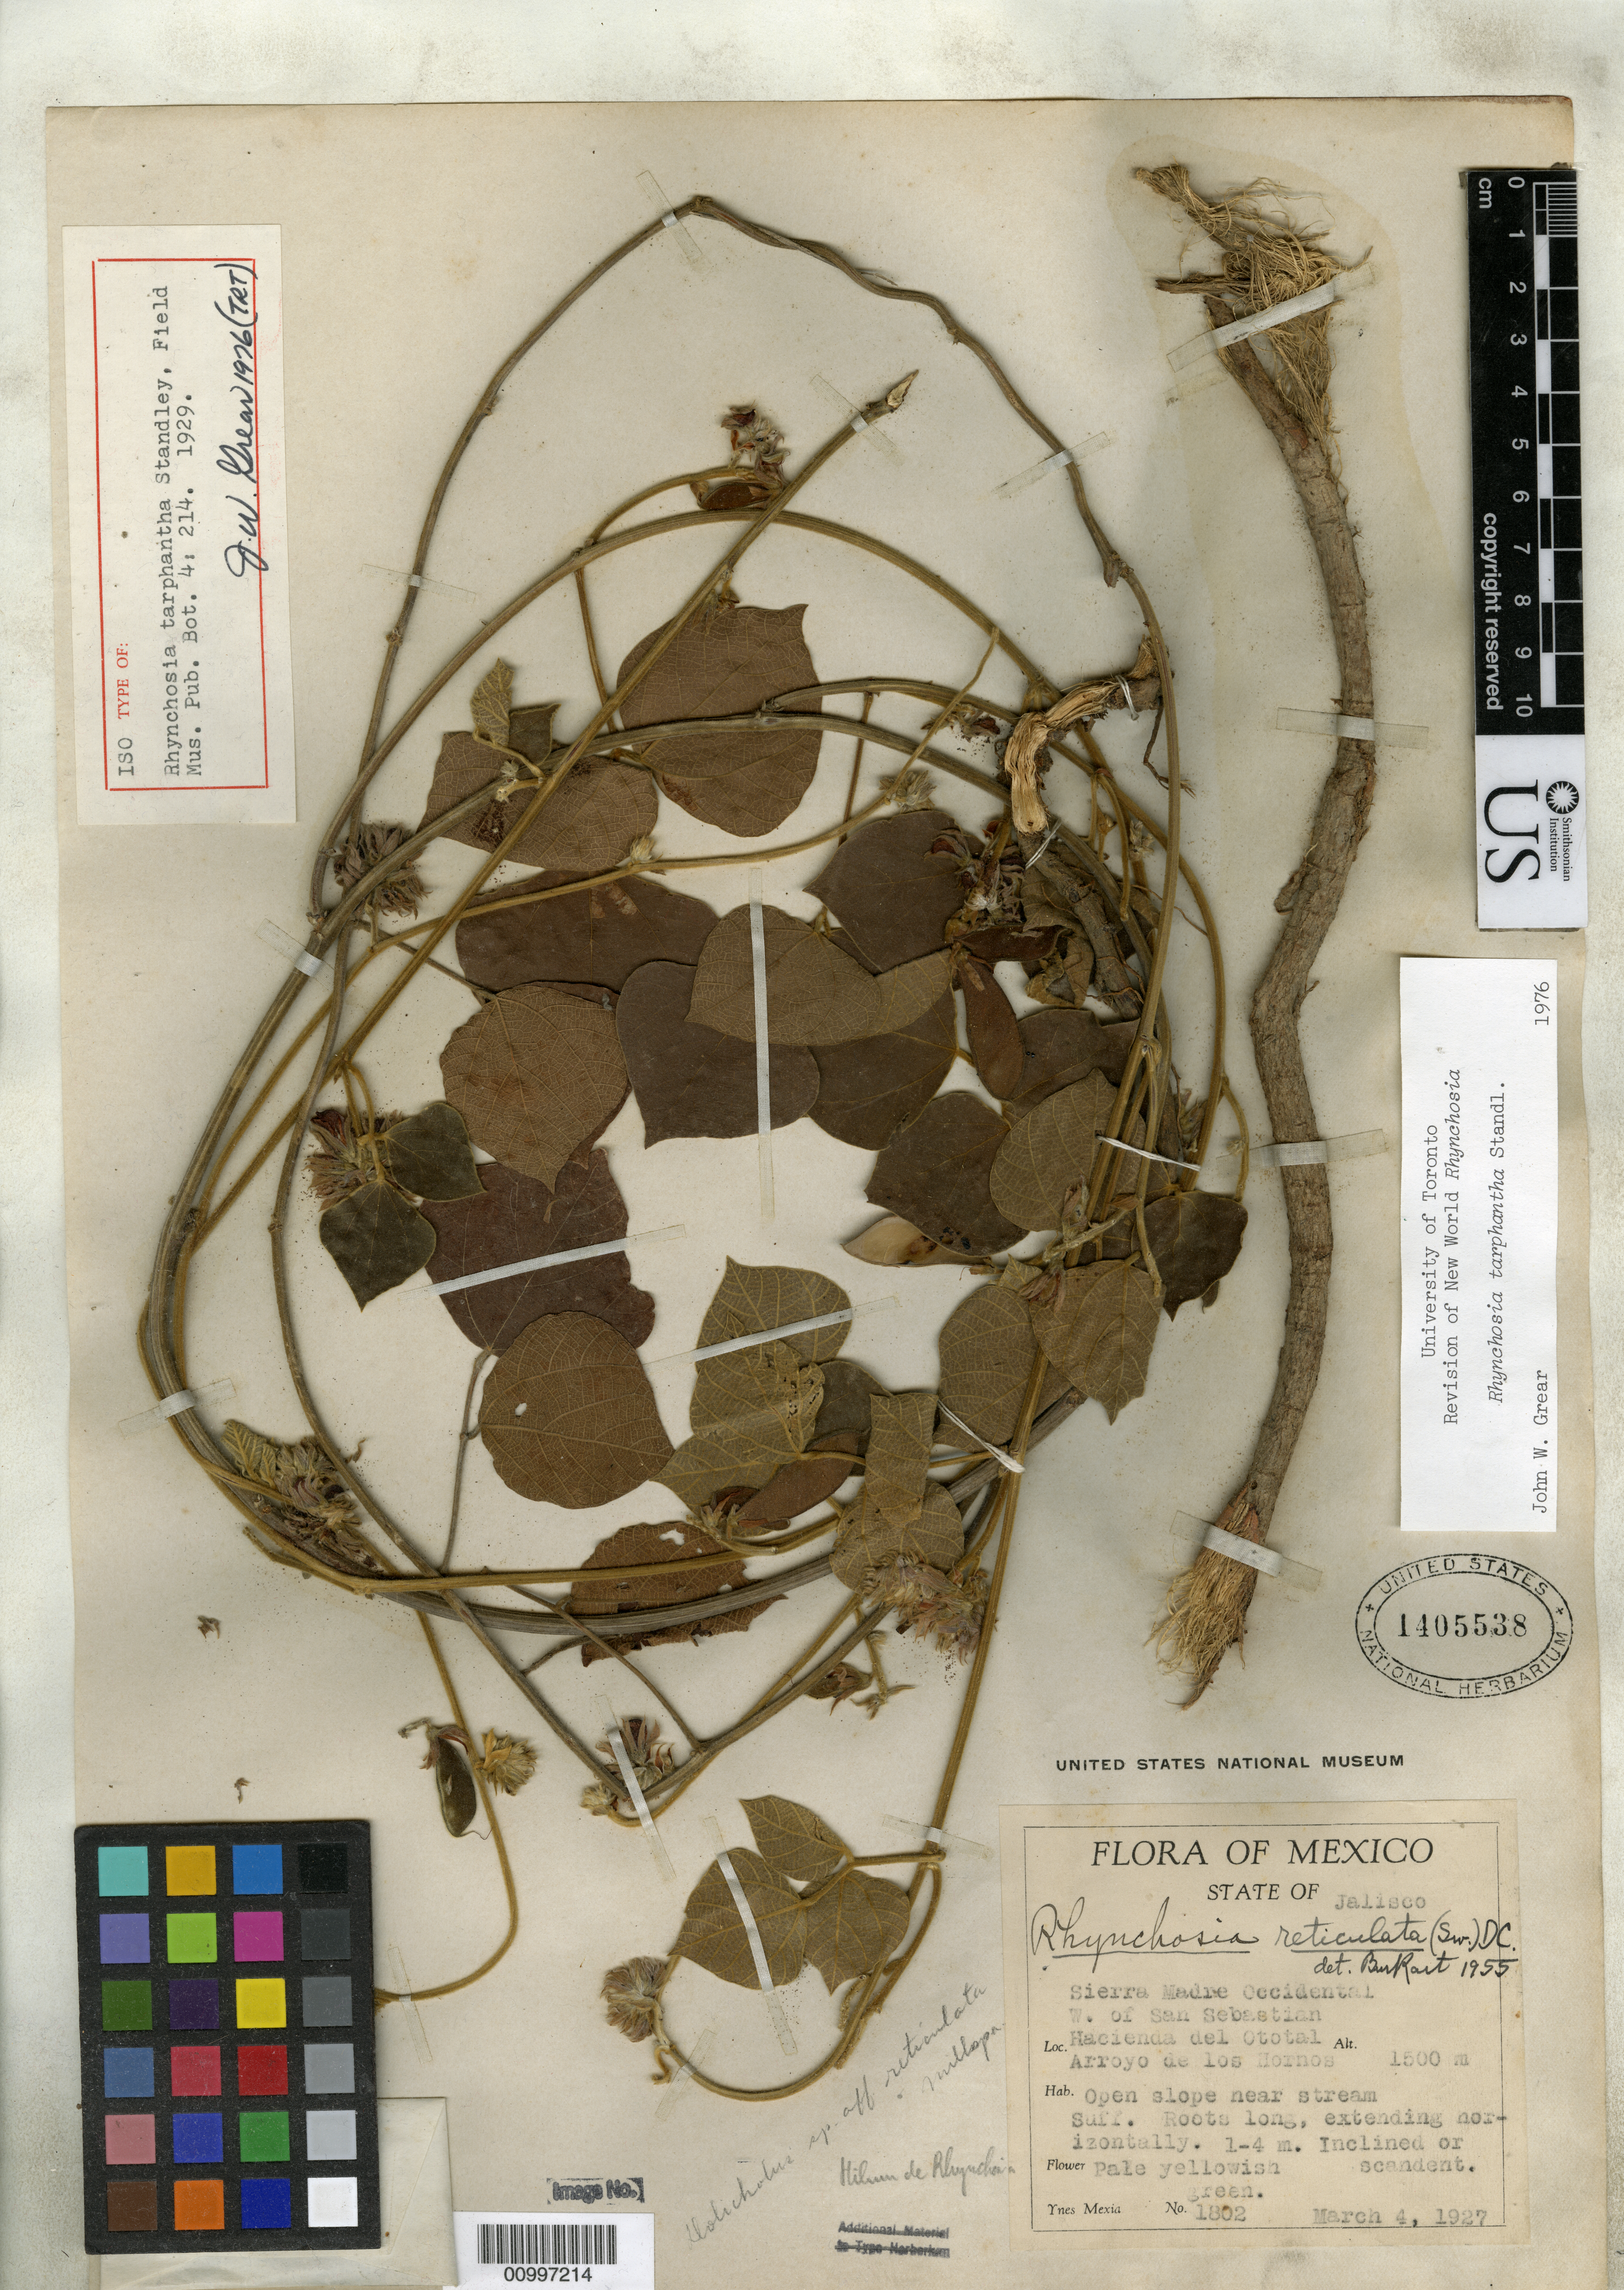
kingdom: Plantae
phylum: Tracheophyta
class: Magnoliopsida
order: Fabales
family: Fabaceae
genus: Rhynchosia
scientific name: Rhynchosia tarphantha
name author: Standl.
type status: Isotype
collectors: Y. Mexia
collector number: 1802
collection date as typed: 04 Mar 1927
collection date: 1927-03-04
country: Mexico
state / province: Jalisco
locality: Sierra Madre Occidental W. of San Sebastian, Hacienda del Ototal, Arroyo de los Hornos.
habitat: Open slope near sream.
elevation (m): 1500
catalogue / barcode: US 1405538